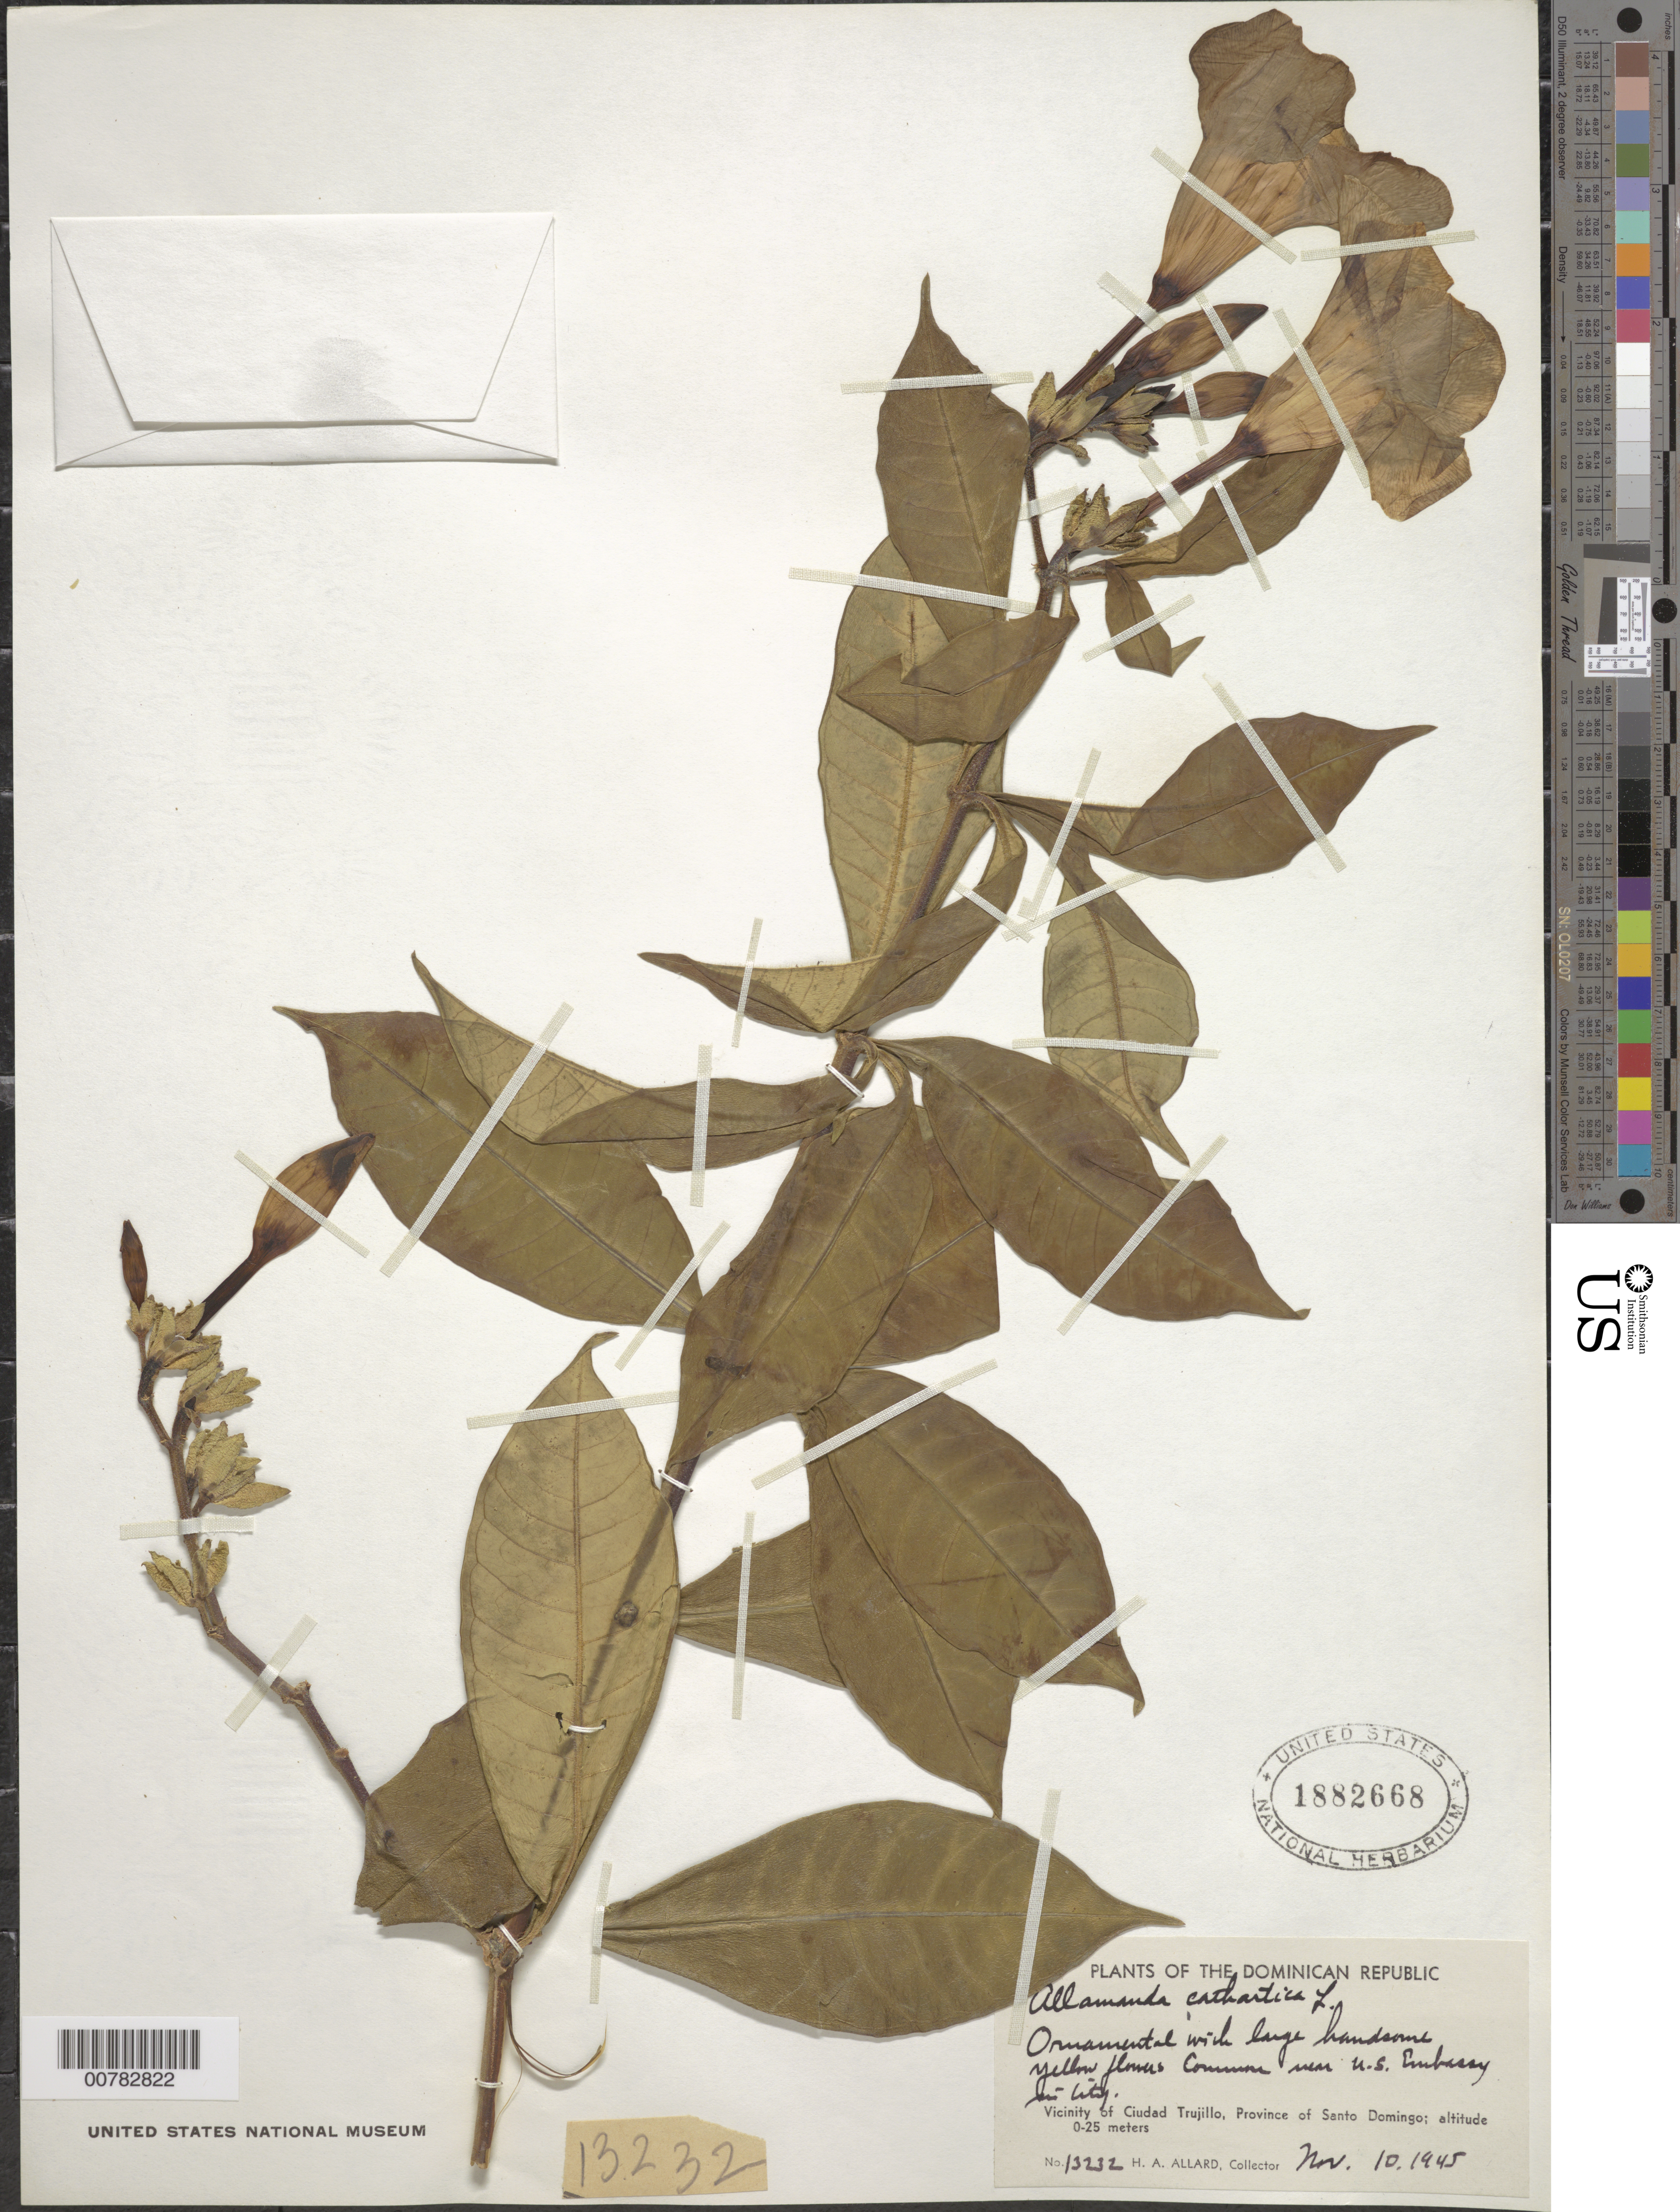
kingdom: Plantae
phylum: Tracheophyta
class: Magnoliopsida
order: Gentianales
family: Apocynaceae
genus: Allamanda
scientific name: Allamanda cathartica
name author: L.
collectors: H. A. Allard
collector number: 13232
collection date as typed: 10 Nov 1945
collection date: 1945-11-10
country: Dominican Republic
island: Hispaniola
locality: Province of Santo Domingo, vicinity of Ciudad Trujillo, near U.S. Embassy in city.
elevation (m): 0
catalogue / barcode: US 1882668